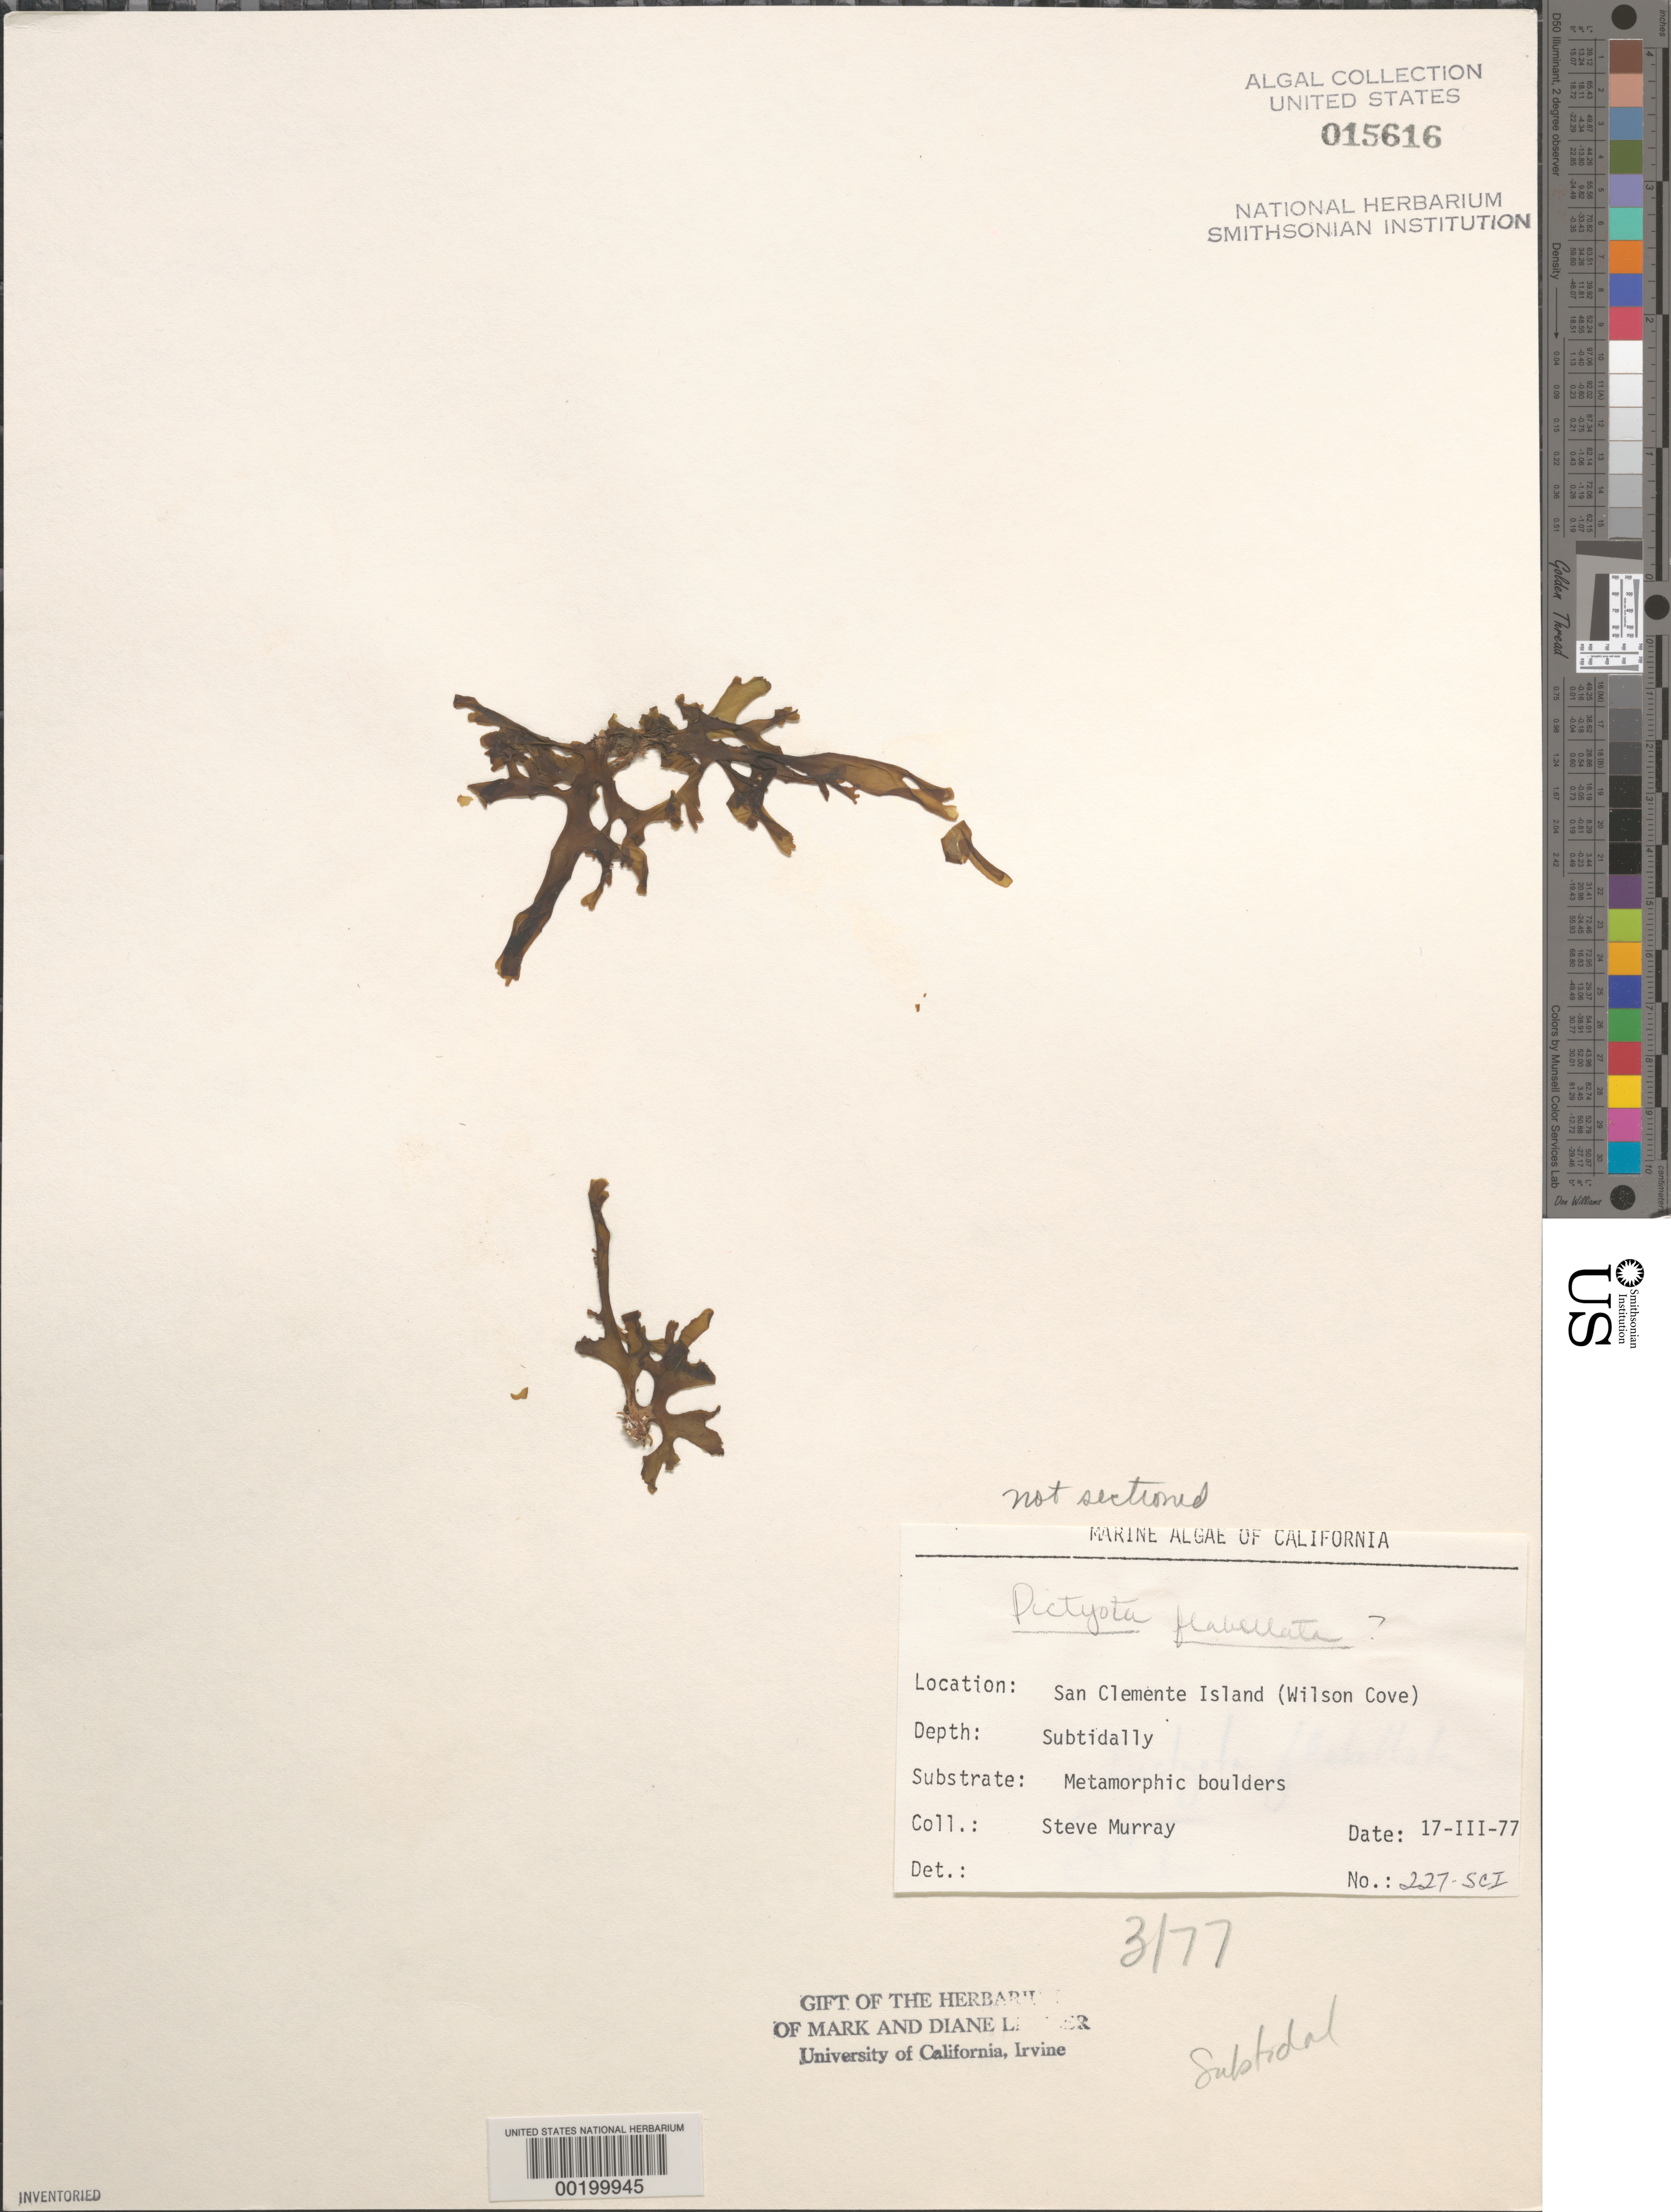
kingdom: Chromista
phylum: Ochrophyta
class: Phaeophyceae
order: Dictyotales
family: Dictyotaceae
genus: Dictyota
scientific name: Dictyota flabellata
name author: (Collins) Setch. & N.L. Gardner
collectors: S. N. Murray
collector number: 227-sci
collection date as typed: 17 Mar 1977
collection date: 1977-03-17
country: United States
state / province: California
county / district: Los Angeles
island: San Clemente Island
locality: Wilson Cove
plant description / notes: BLM-SOCALBIGHT Rocky Intertidal Survey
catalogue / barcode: US 15616